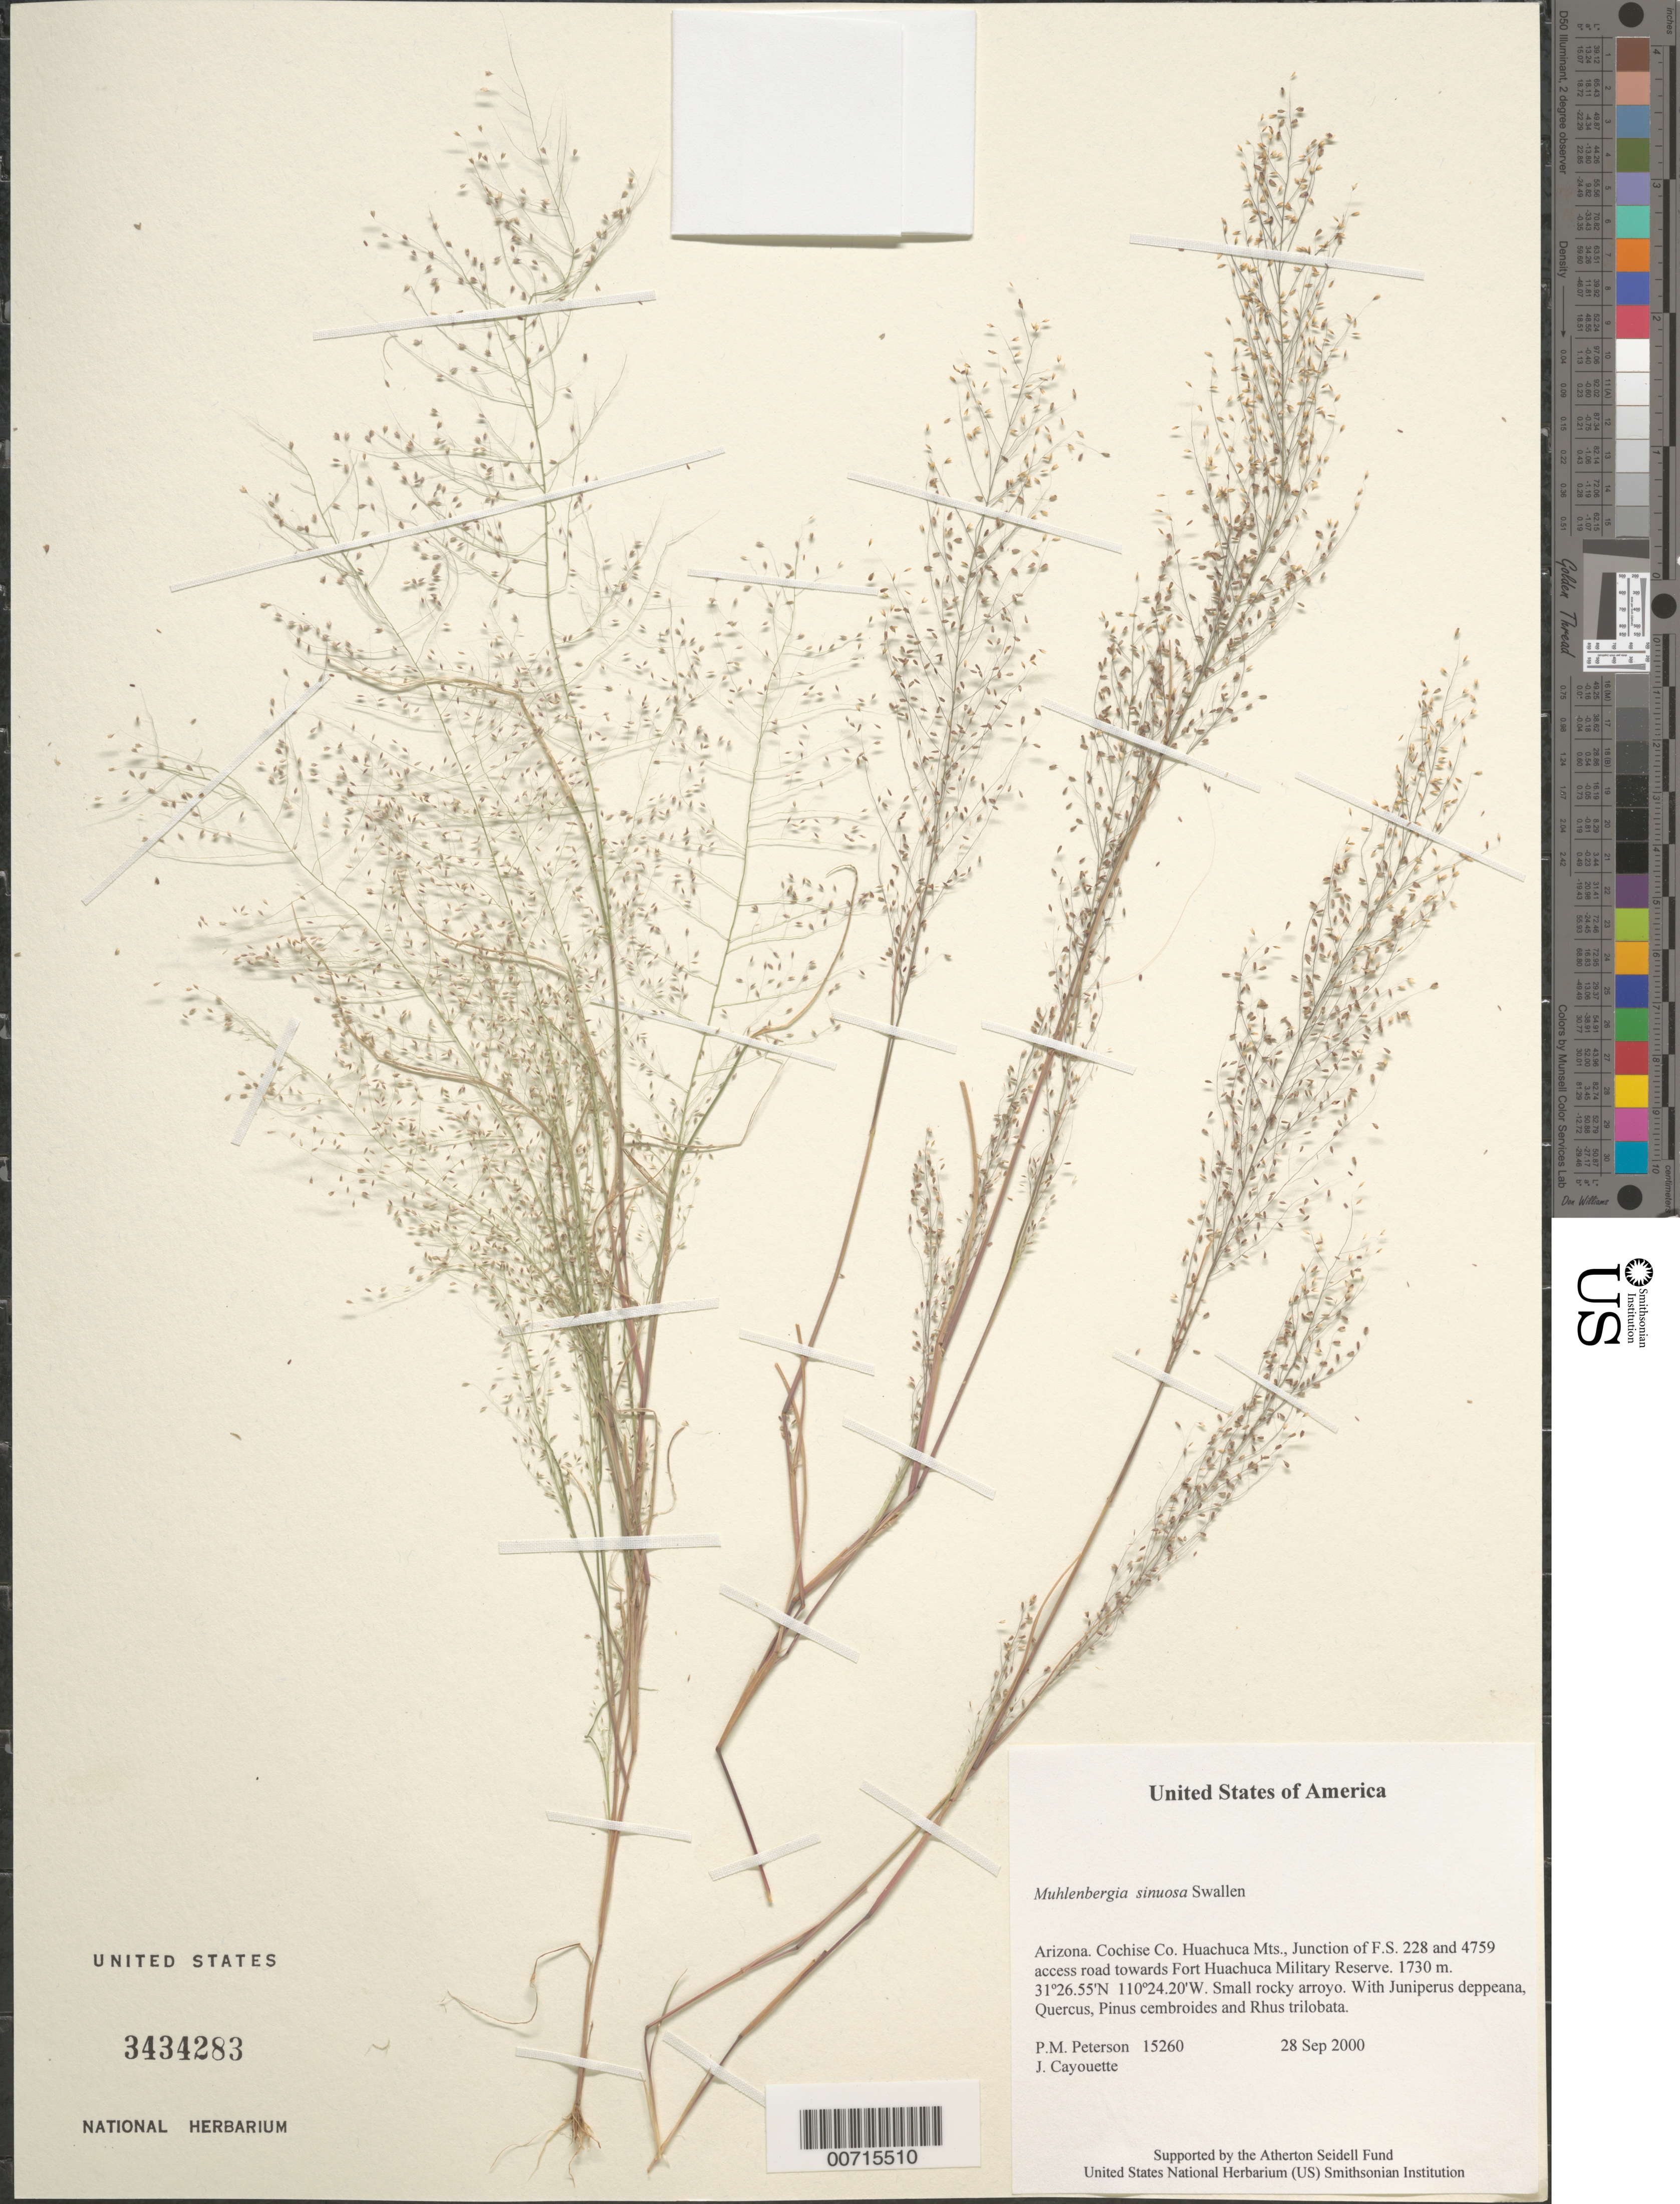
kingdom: Plantae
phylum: Tracheophyta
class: Liliopsida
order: Poales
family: Poaceae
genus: Muhlenbergia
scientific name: Muhlenbergia sinuosa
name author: Swallen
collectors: P. M. Peterson & J. Cayouette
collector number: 15260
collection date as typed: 28 Sep 2000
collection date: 2000-09-28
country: United States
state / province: Arizona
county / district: Cochise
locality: Huachuca Mts., Junction of F.S. 228 and 4759 access road towards Fort Huachuca Military Reserve.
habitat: Small rocky arroyo.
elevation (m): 1730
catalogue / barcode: US 3434283